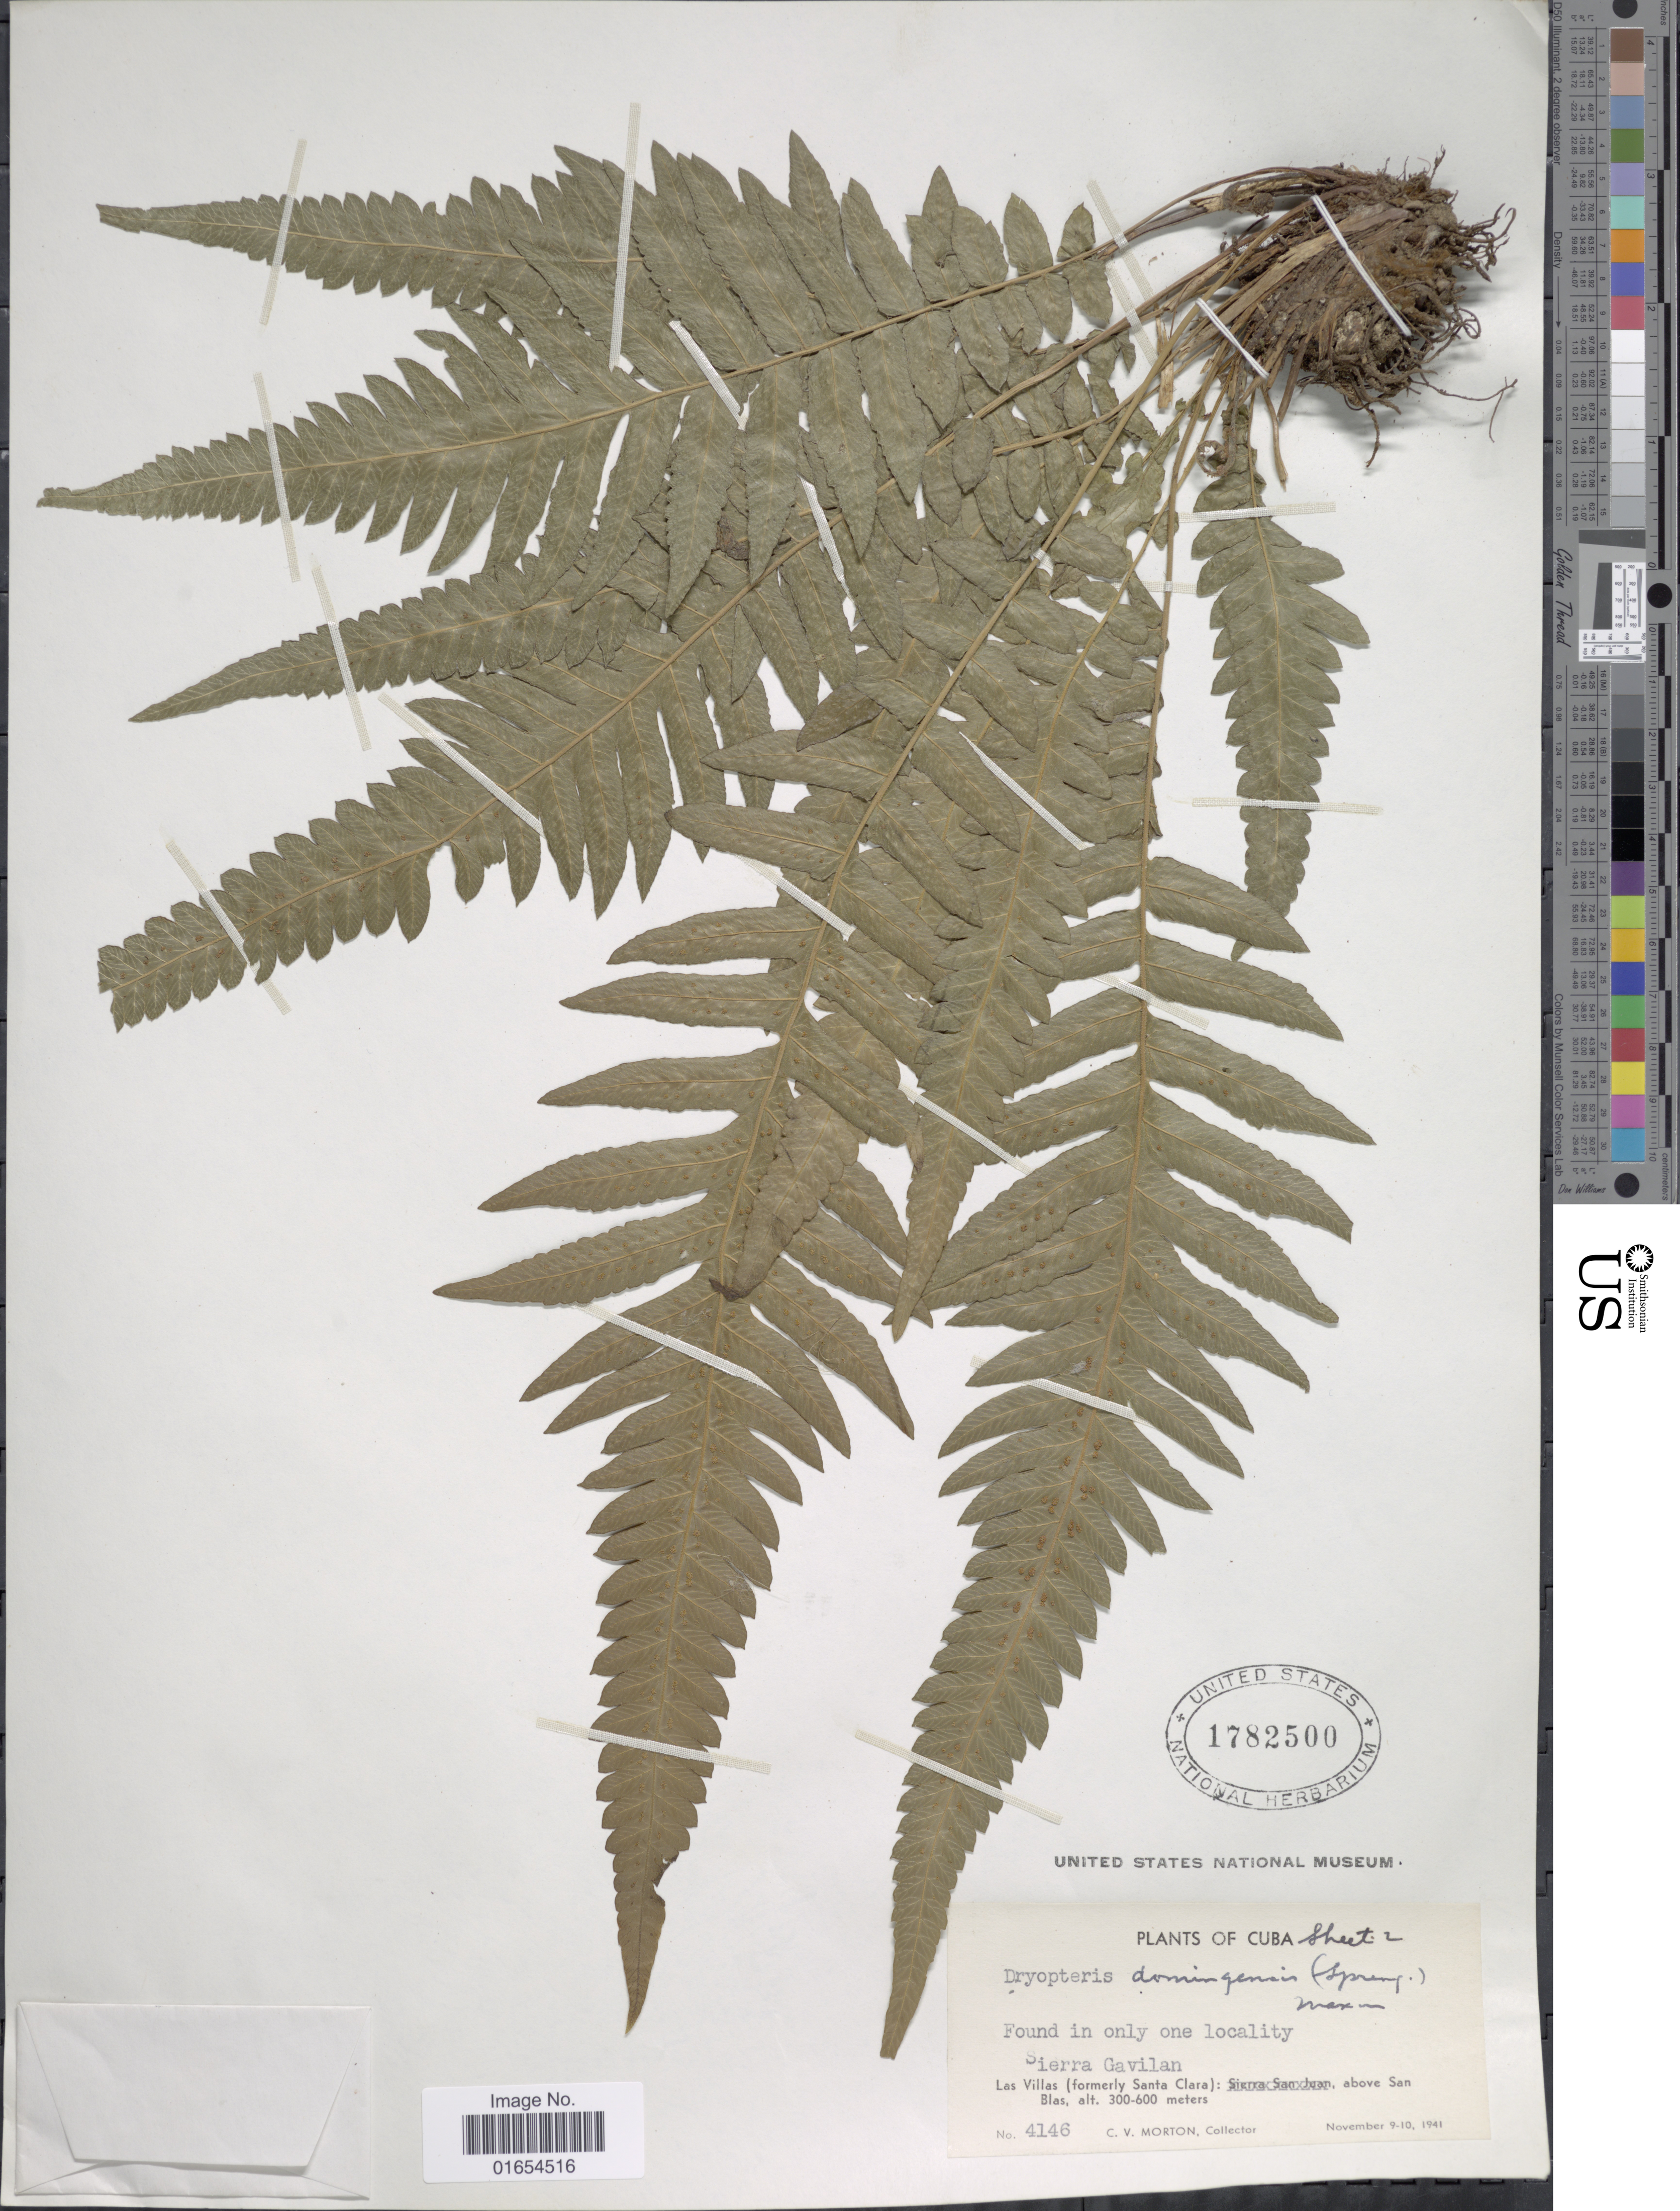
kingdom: Plantae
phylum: Tracheophyta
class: Polypodiopsida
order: Polypodiales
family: Thelypteridaceae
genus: Goniopteris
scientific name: Goniopteris guadelupensis (Wikstr.) comb. nov., ined 2015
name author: (Wikstr.)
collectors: C. V. Morton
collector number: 4146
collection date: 1941-11-09/1941-11-10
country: Cuba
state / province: Las Villas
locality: Sierra Gavilan, above San Blas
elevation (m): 300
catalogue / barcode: US 1782500